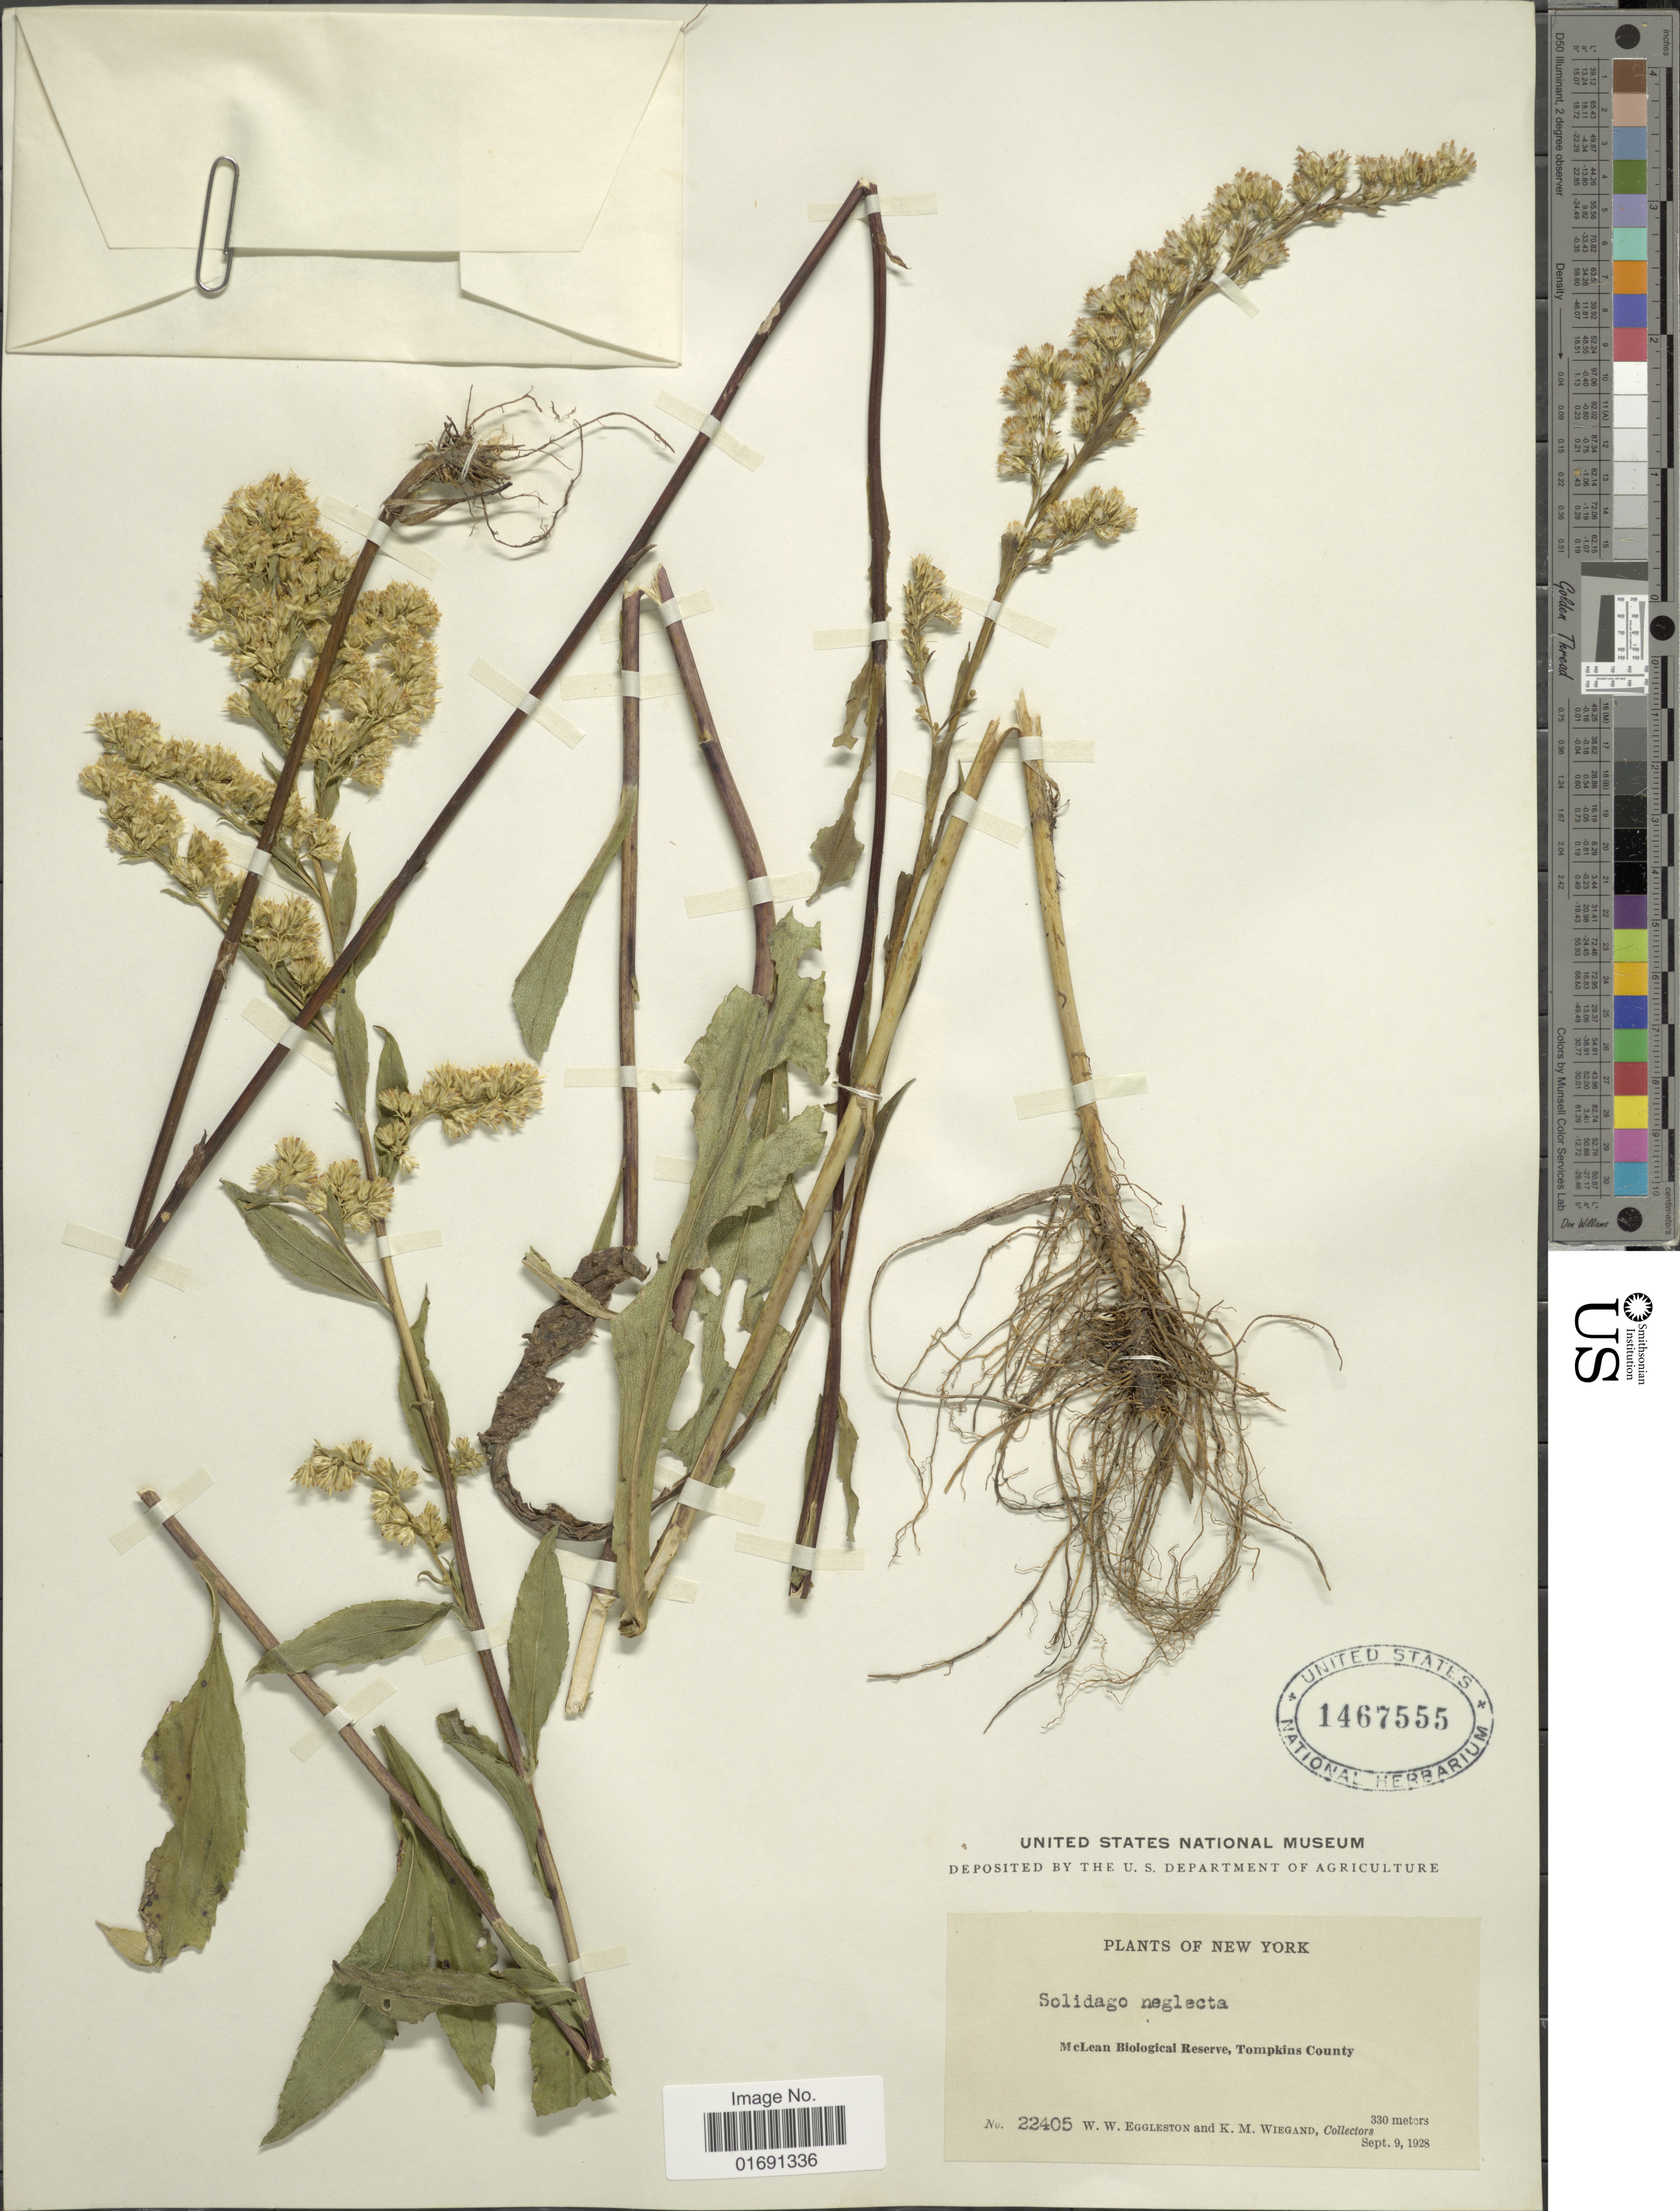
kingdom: Plantae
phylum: Tracheophyta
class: Magnoliopsida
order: Asterales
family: Asteraceae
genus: Solidago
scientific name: Solidago uniligulata var. neglecta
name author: Fernald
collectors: W. W. Eggleston & K. M. Wiegand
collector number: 22405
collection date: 1928-09-09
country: United States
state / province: New York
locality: McLean Biological Reserve, Tompkins County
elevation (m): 330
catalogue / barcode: US 1467555